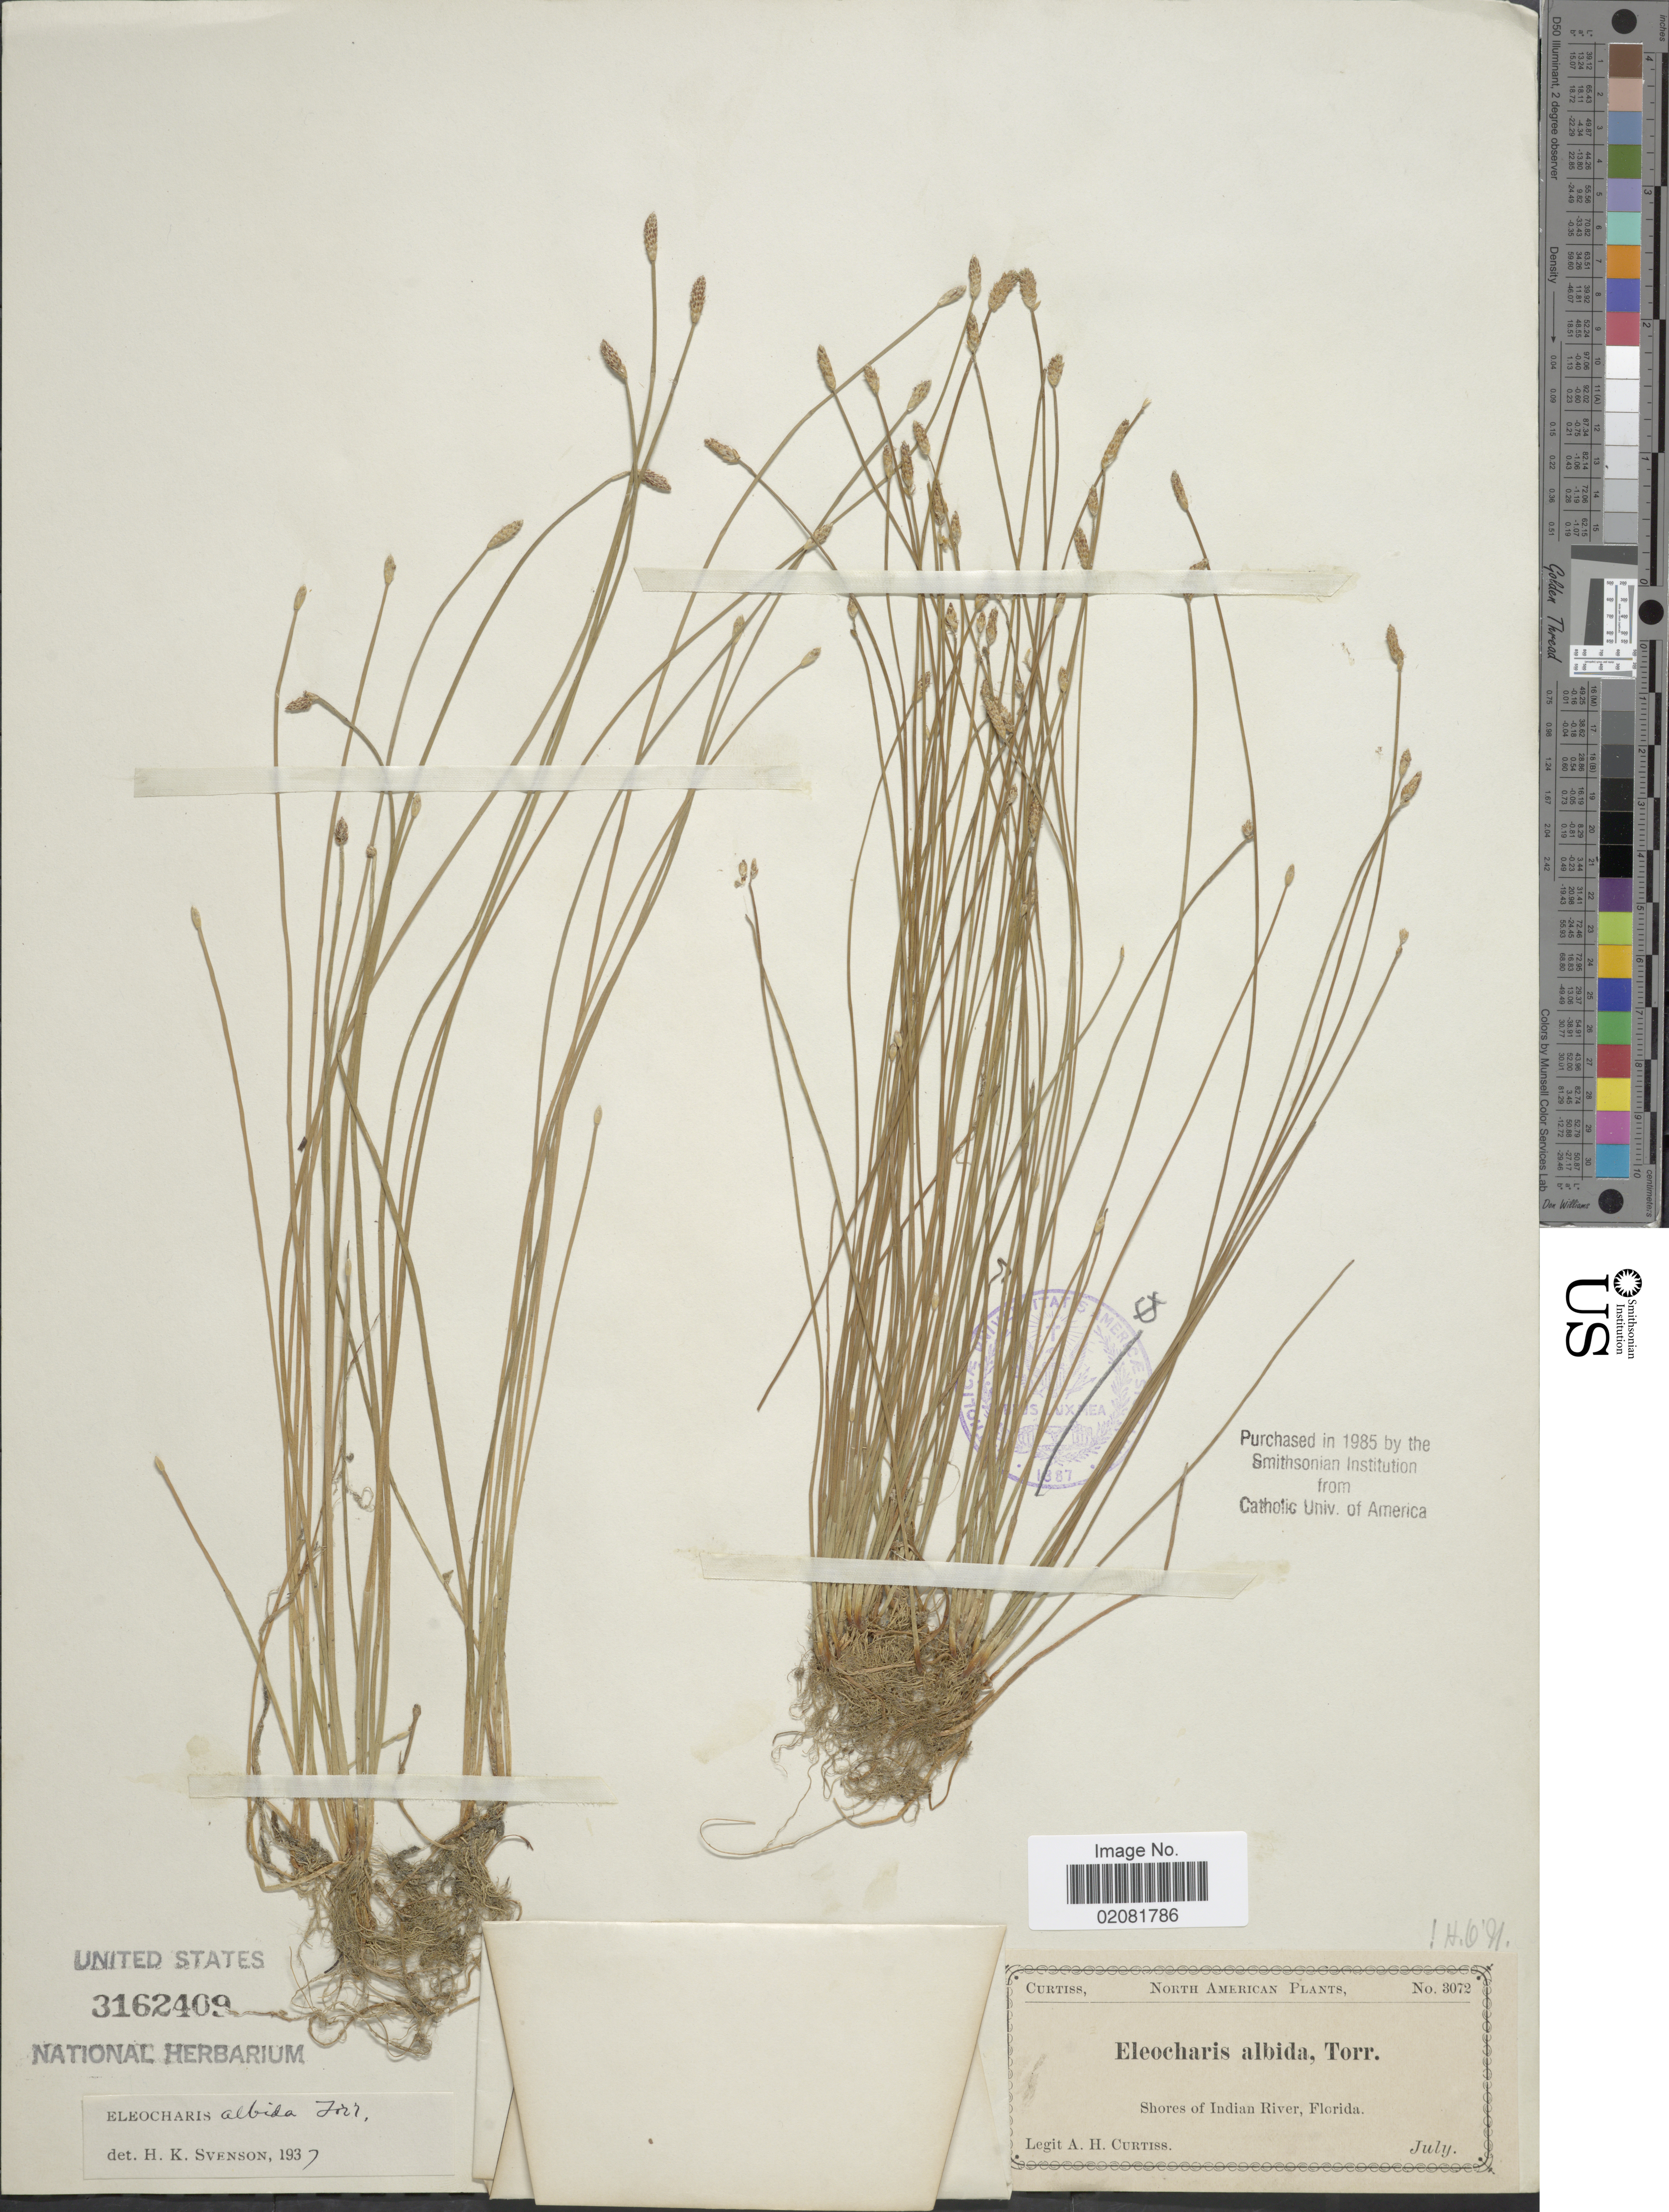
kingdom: Plantae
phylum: Tracheophyta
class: Liliopsida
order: Poales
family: Cyperaceae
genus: Eleocharis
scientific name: Eleocharis albida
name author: Torr.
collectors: A. H. Curtiss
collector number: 3072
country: United States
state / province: Florida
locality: Shores of Indian River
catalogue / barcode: US 3162409